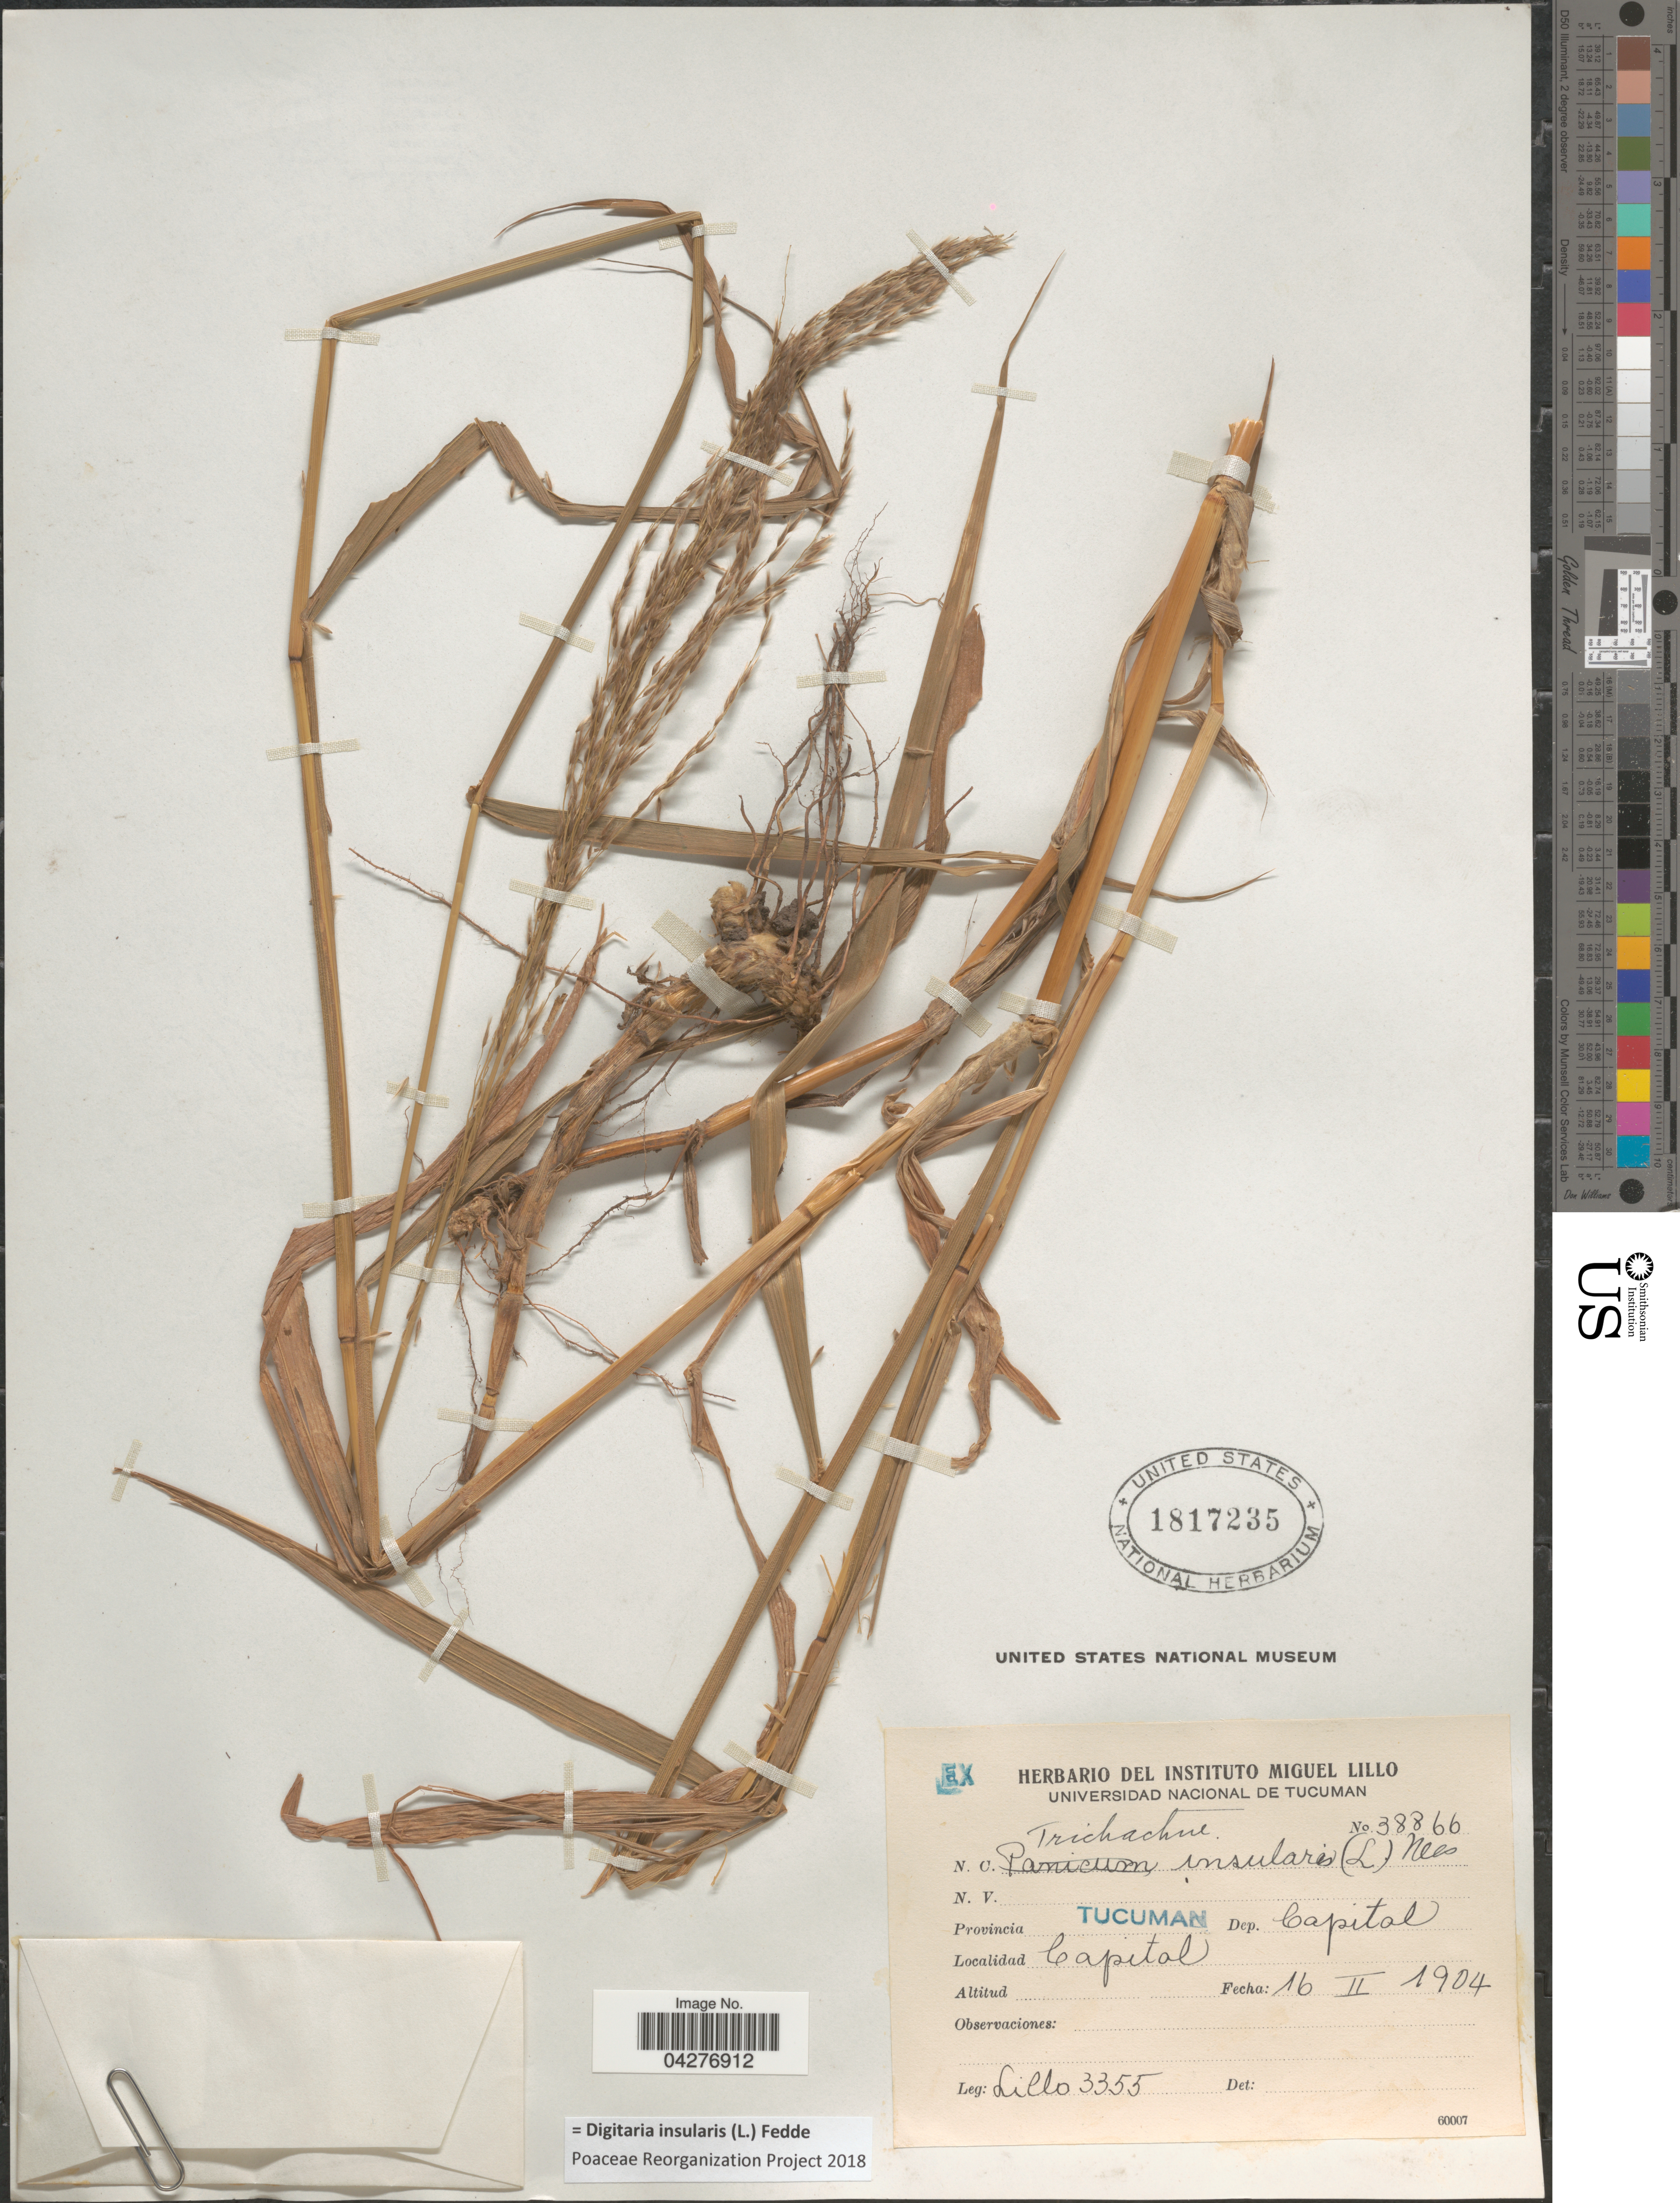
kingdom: Plantae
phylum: Tracheophyta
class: Liliopsida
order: Poales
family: Poaceae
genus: Digitaria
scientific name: Digitaria insularis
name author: (L.) Fedde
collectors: M. Lillo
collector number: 3355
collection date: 1904-02-16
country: Argentina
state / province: Tucuman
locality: Dep. Capital. Capital.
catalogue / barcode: US 1817235